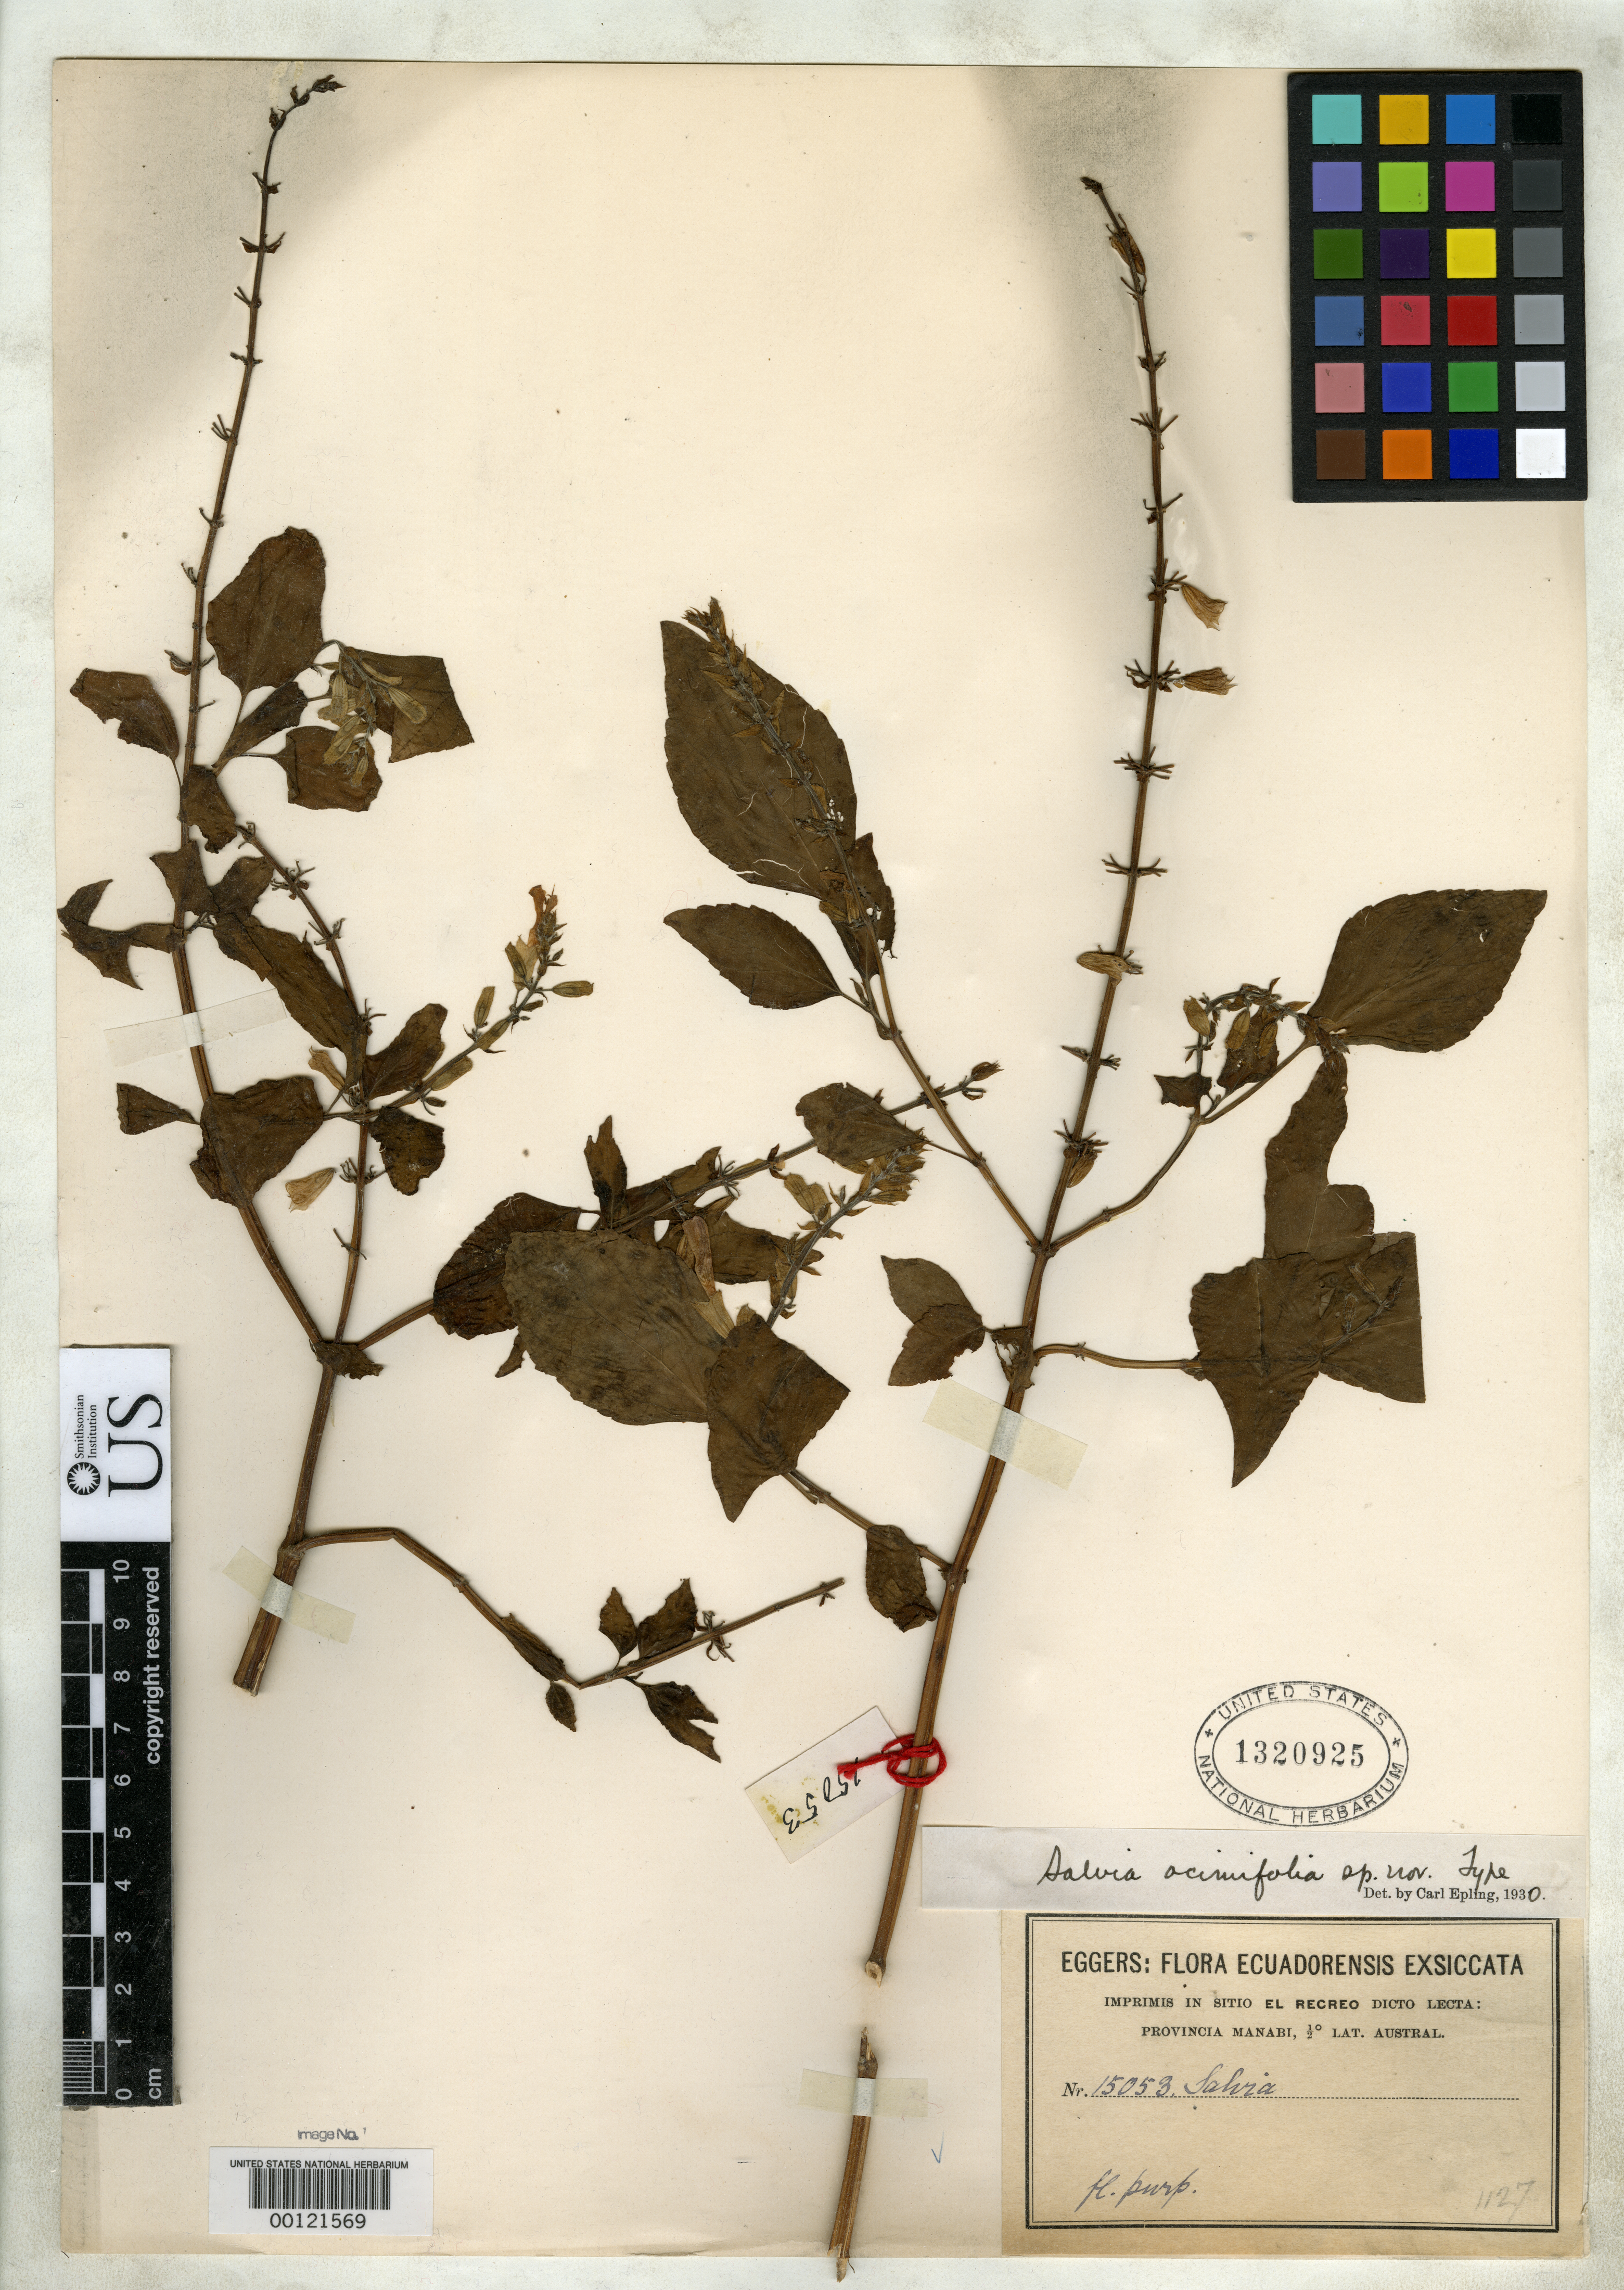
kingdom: Plantae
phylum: Tracheophyta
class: Magnoliopsida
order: Lamiales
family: Lamiaceae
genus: Salvia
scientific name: Salvia ocimifolia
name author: Epling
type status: Holotype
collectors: H. F. A. von Eggers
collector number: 15053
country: Ecuador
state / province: Manabí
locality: In Sitio El Recreo Dicto.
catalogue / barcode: US 1320925